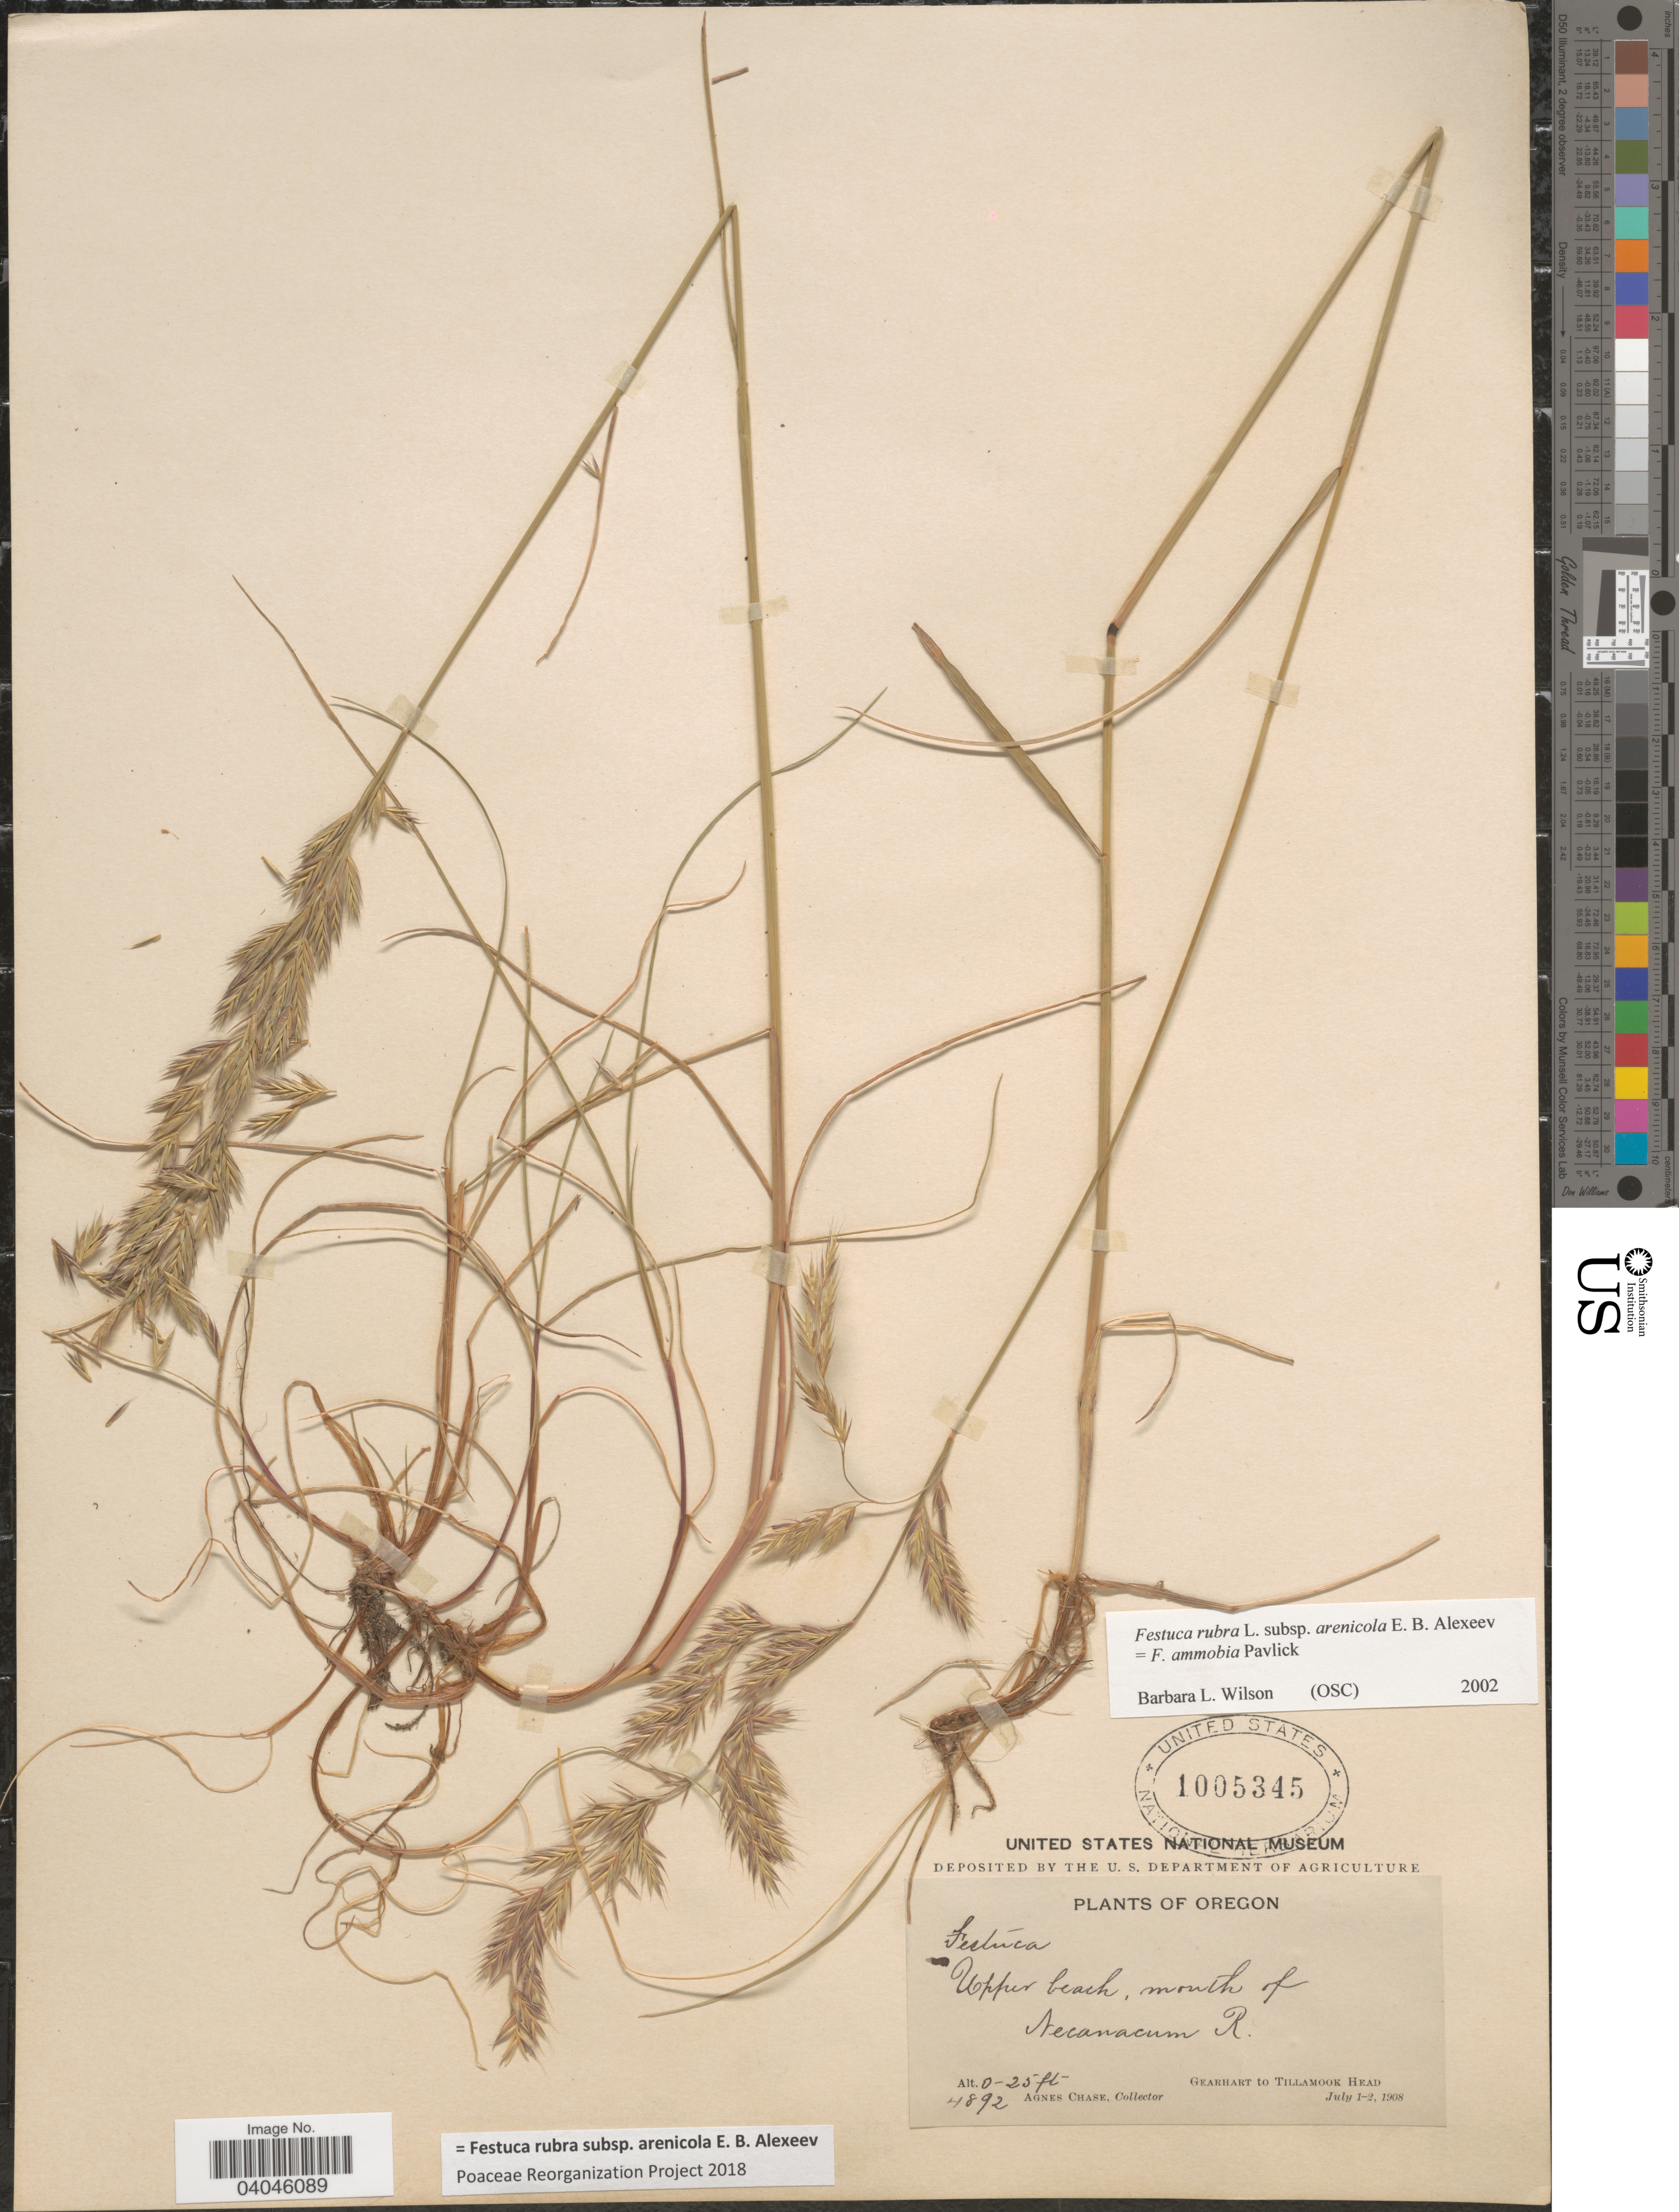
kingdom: Plantae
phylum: Tracheophyta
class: Liliopsida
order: Poales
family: Poaceae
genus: Festuca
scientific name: Festuca rubra subsp. arenicola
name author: E.B. Alexeev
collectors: A. Chase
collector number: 4892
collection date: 1908-07-01/1908-07-02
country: United States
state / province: Oregon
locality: Upper beach, mouth of Necanicum R. Gearhart to Tillamook Head.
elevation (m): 0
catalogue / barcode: US 1005345